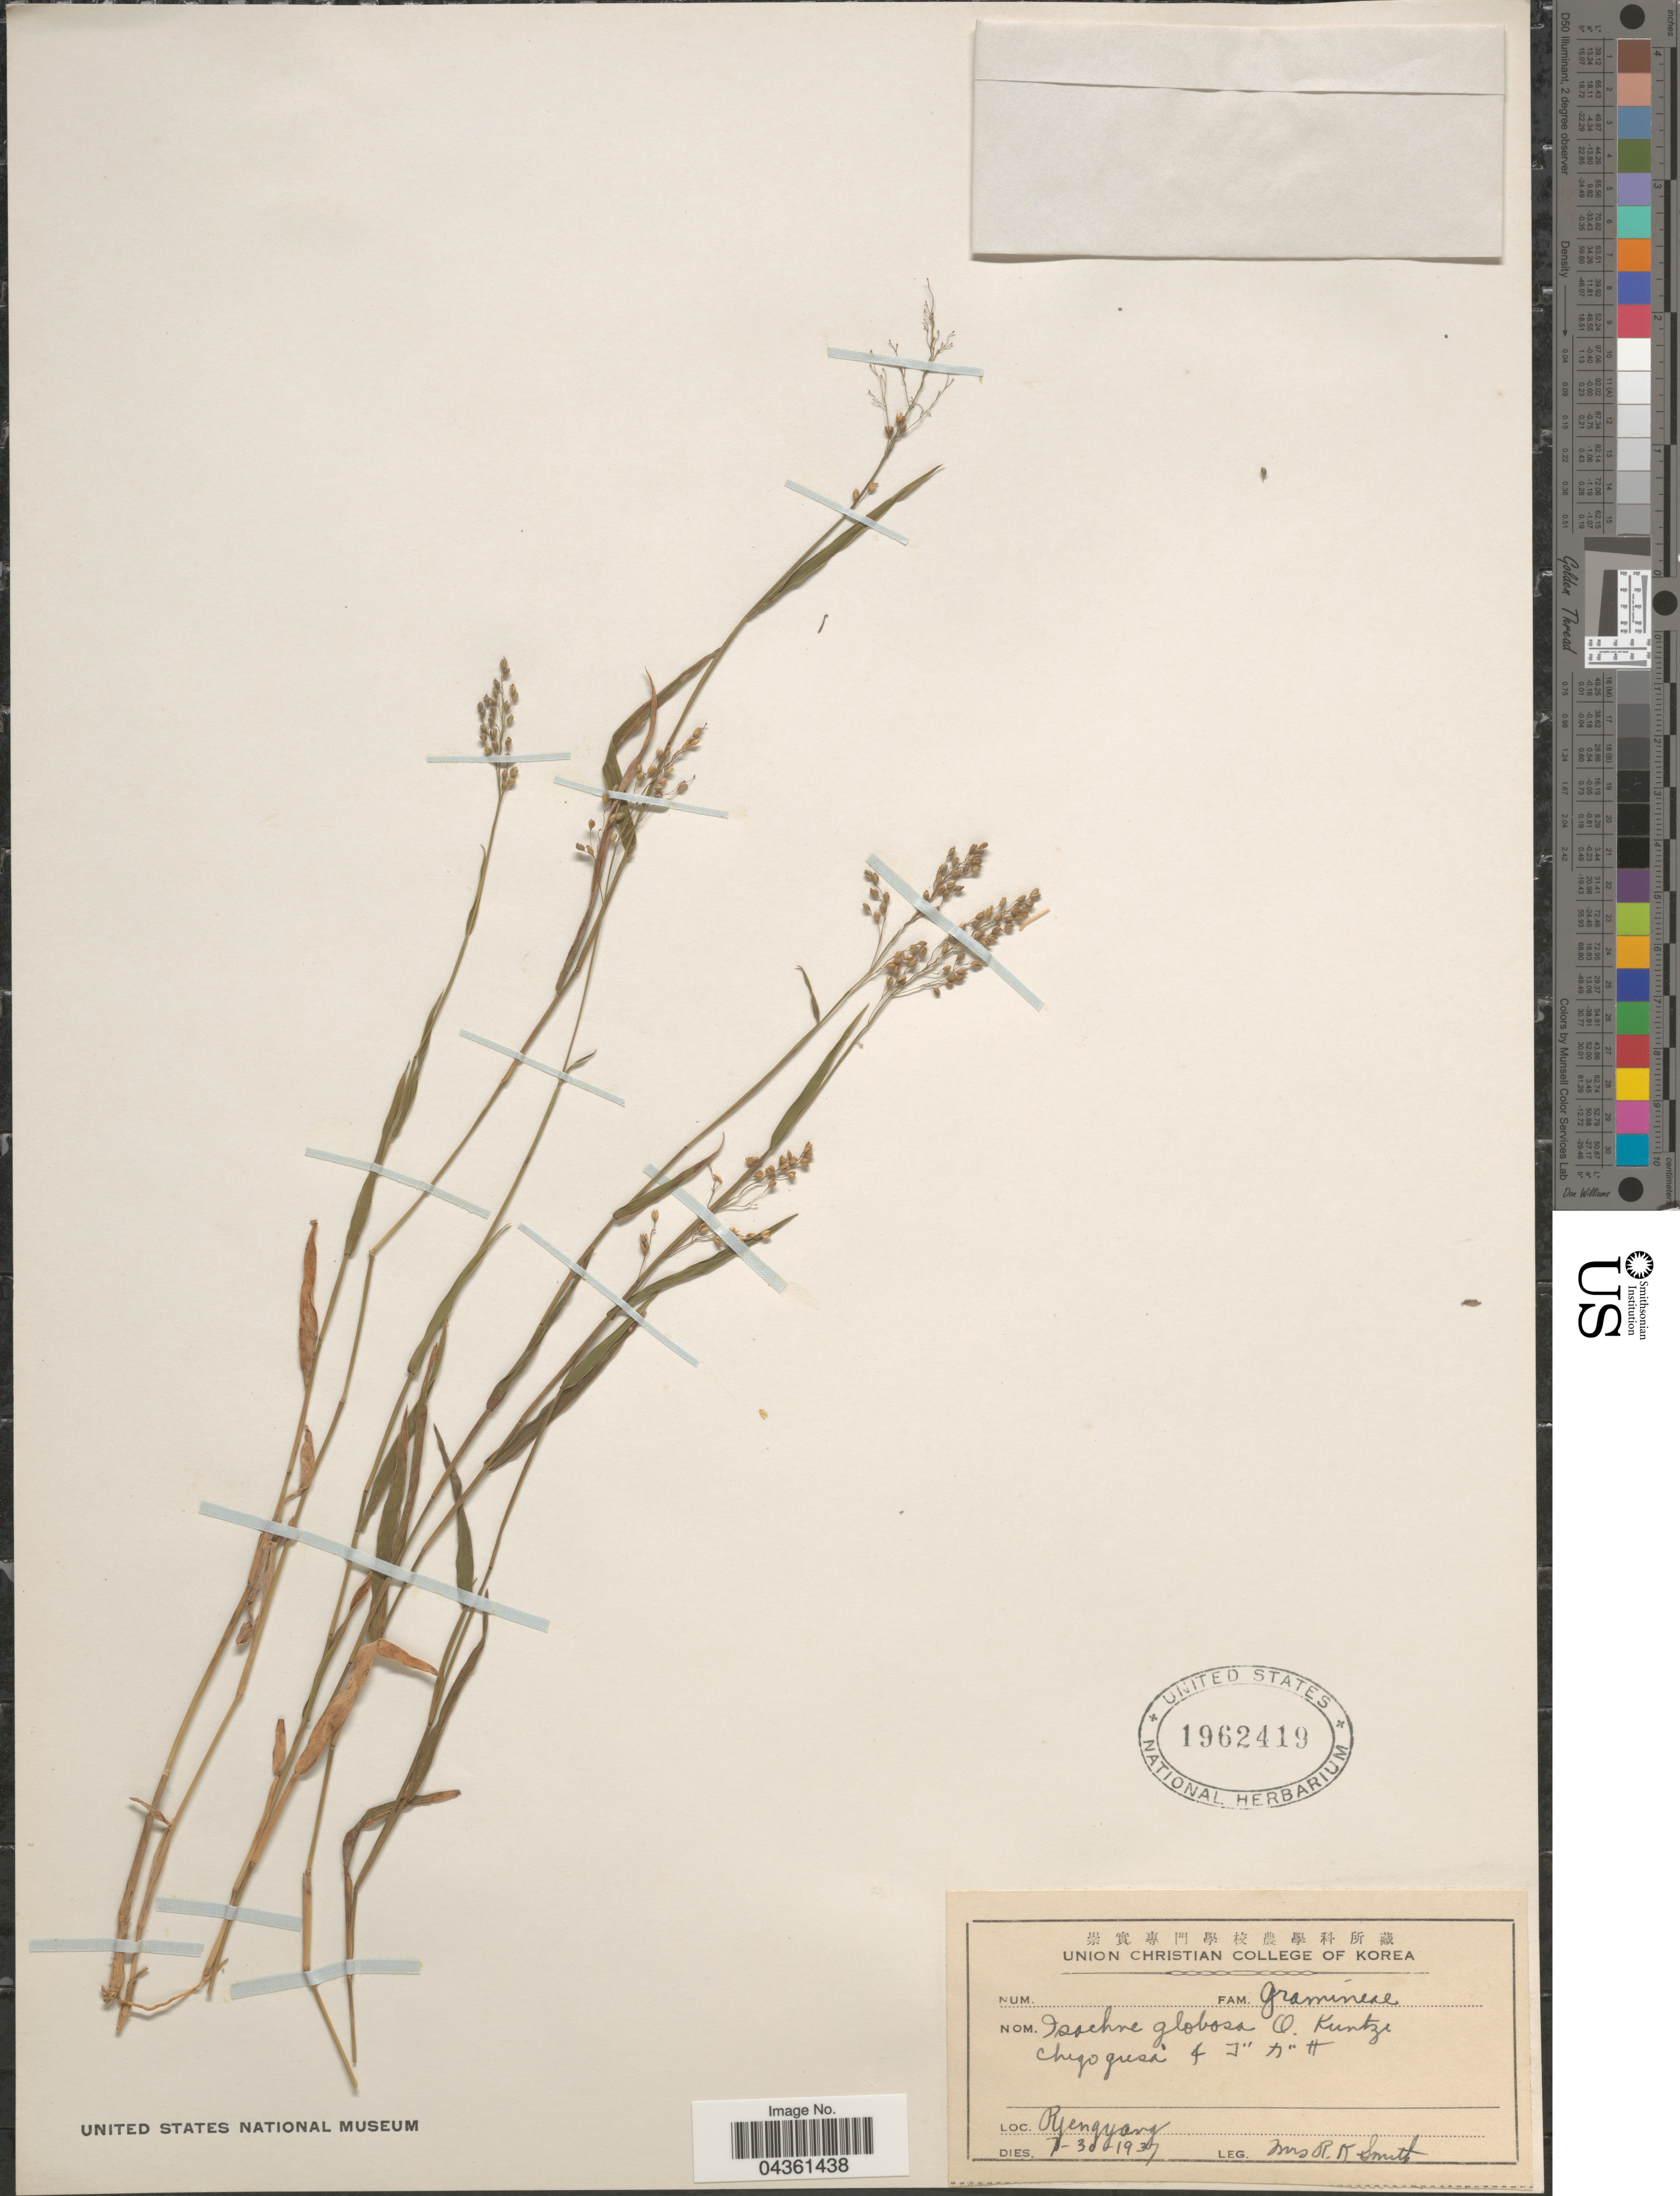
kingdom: Plantae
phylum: Tracheophyta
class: Liliopsida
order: Poales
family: Poaceae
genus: Isachne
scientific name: Isachne globosa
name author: (Thunb.) Kuntze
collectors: Mrs. R. K. Smith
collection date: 1937-07-30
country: North Korea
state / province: Ryanggang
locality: Ryengyang.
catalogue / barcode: US 1962419